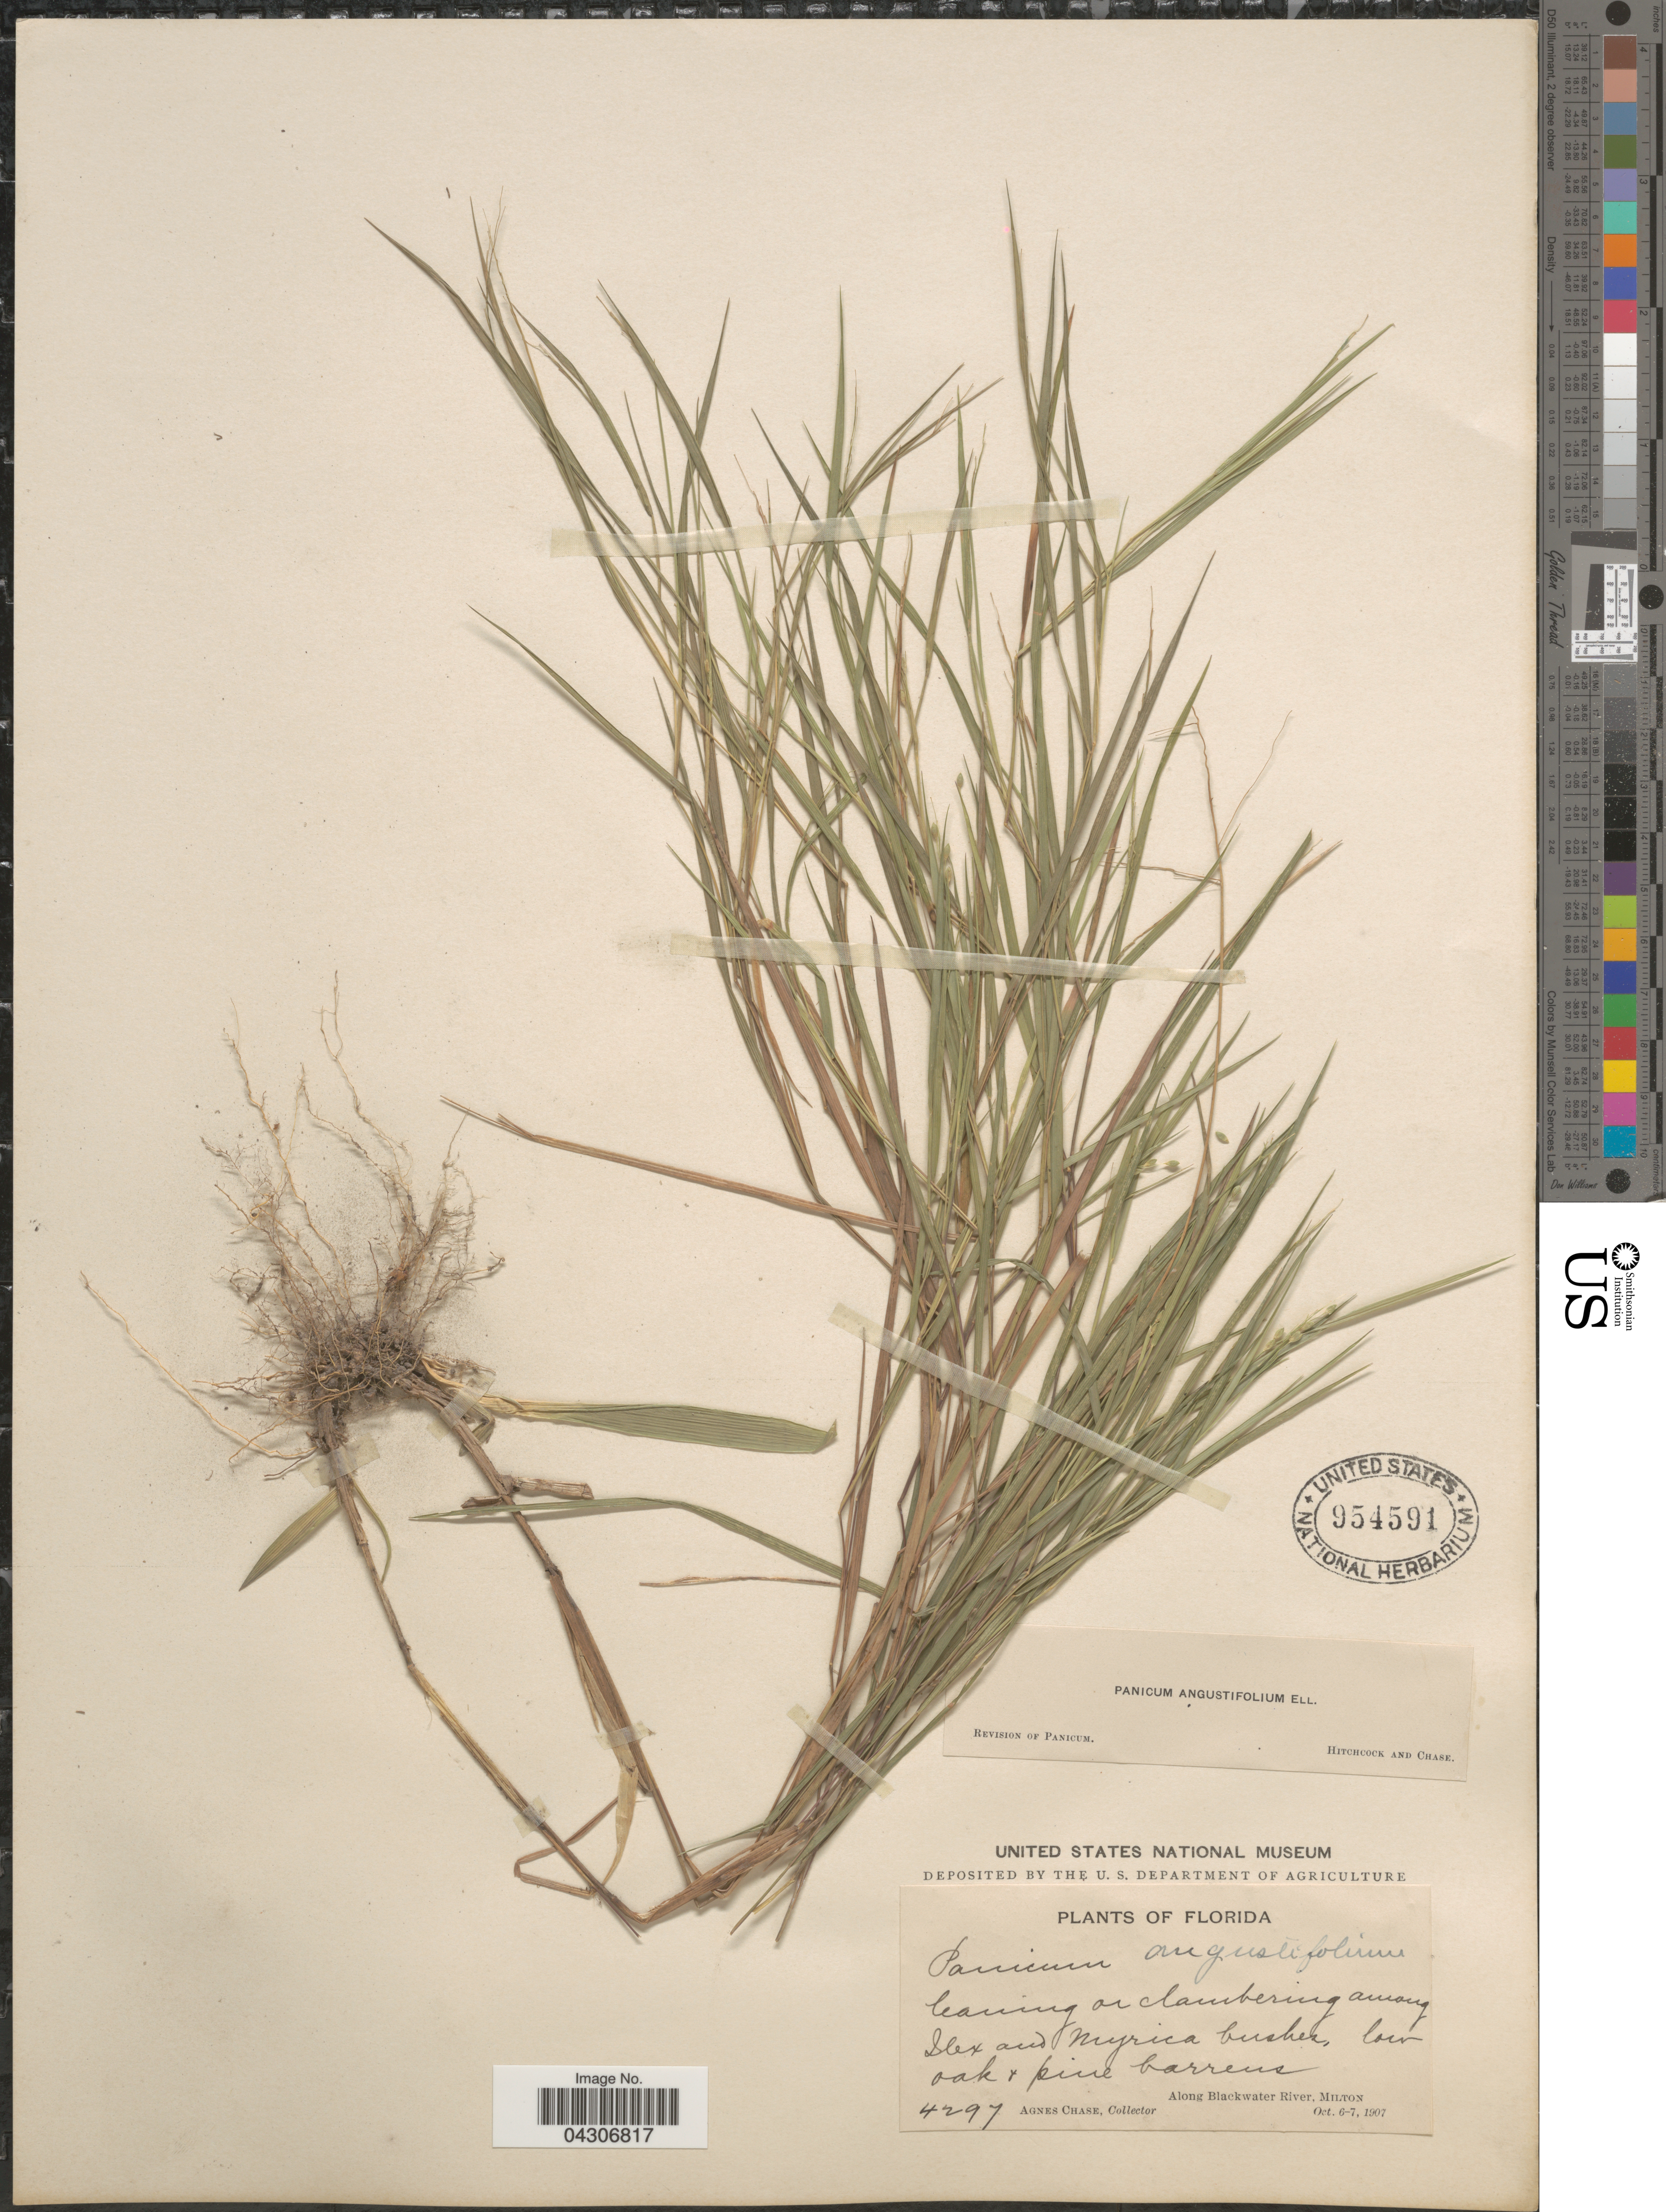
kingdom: Plantae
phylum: Tracheophyta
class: Liliopsida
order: Poales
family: Poaceae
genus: Dichanthelium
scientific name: Dichanthelium aciculare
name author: (Desv. ex Poir.) Gould & C.A. Clark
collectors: A. Chase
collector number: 4297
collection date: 1907-10-06/1907-10-07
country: United States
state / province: Florida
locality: Along Blackwater River, Milton.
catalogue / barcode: US 954591